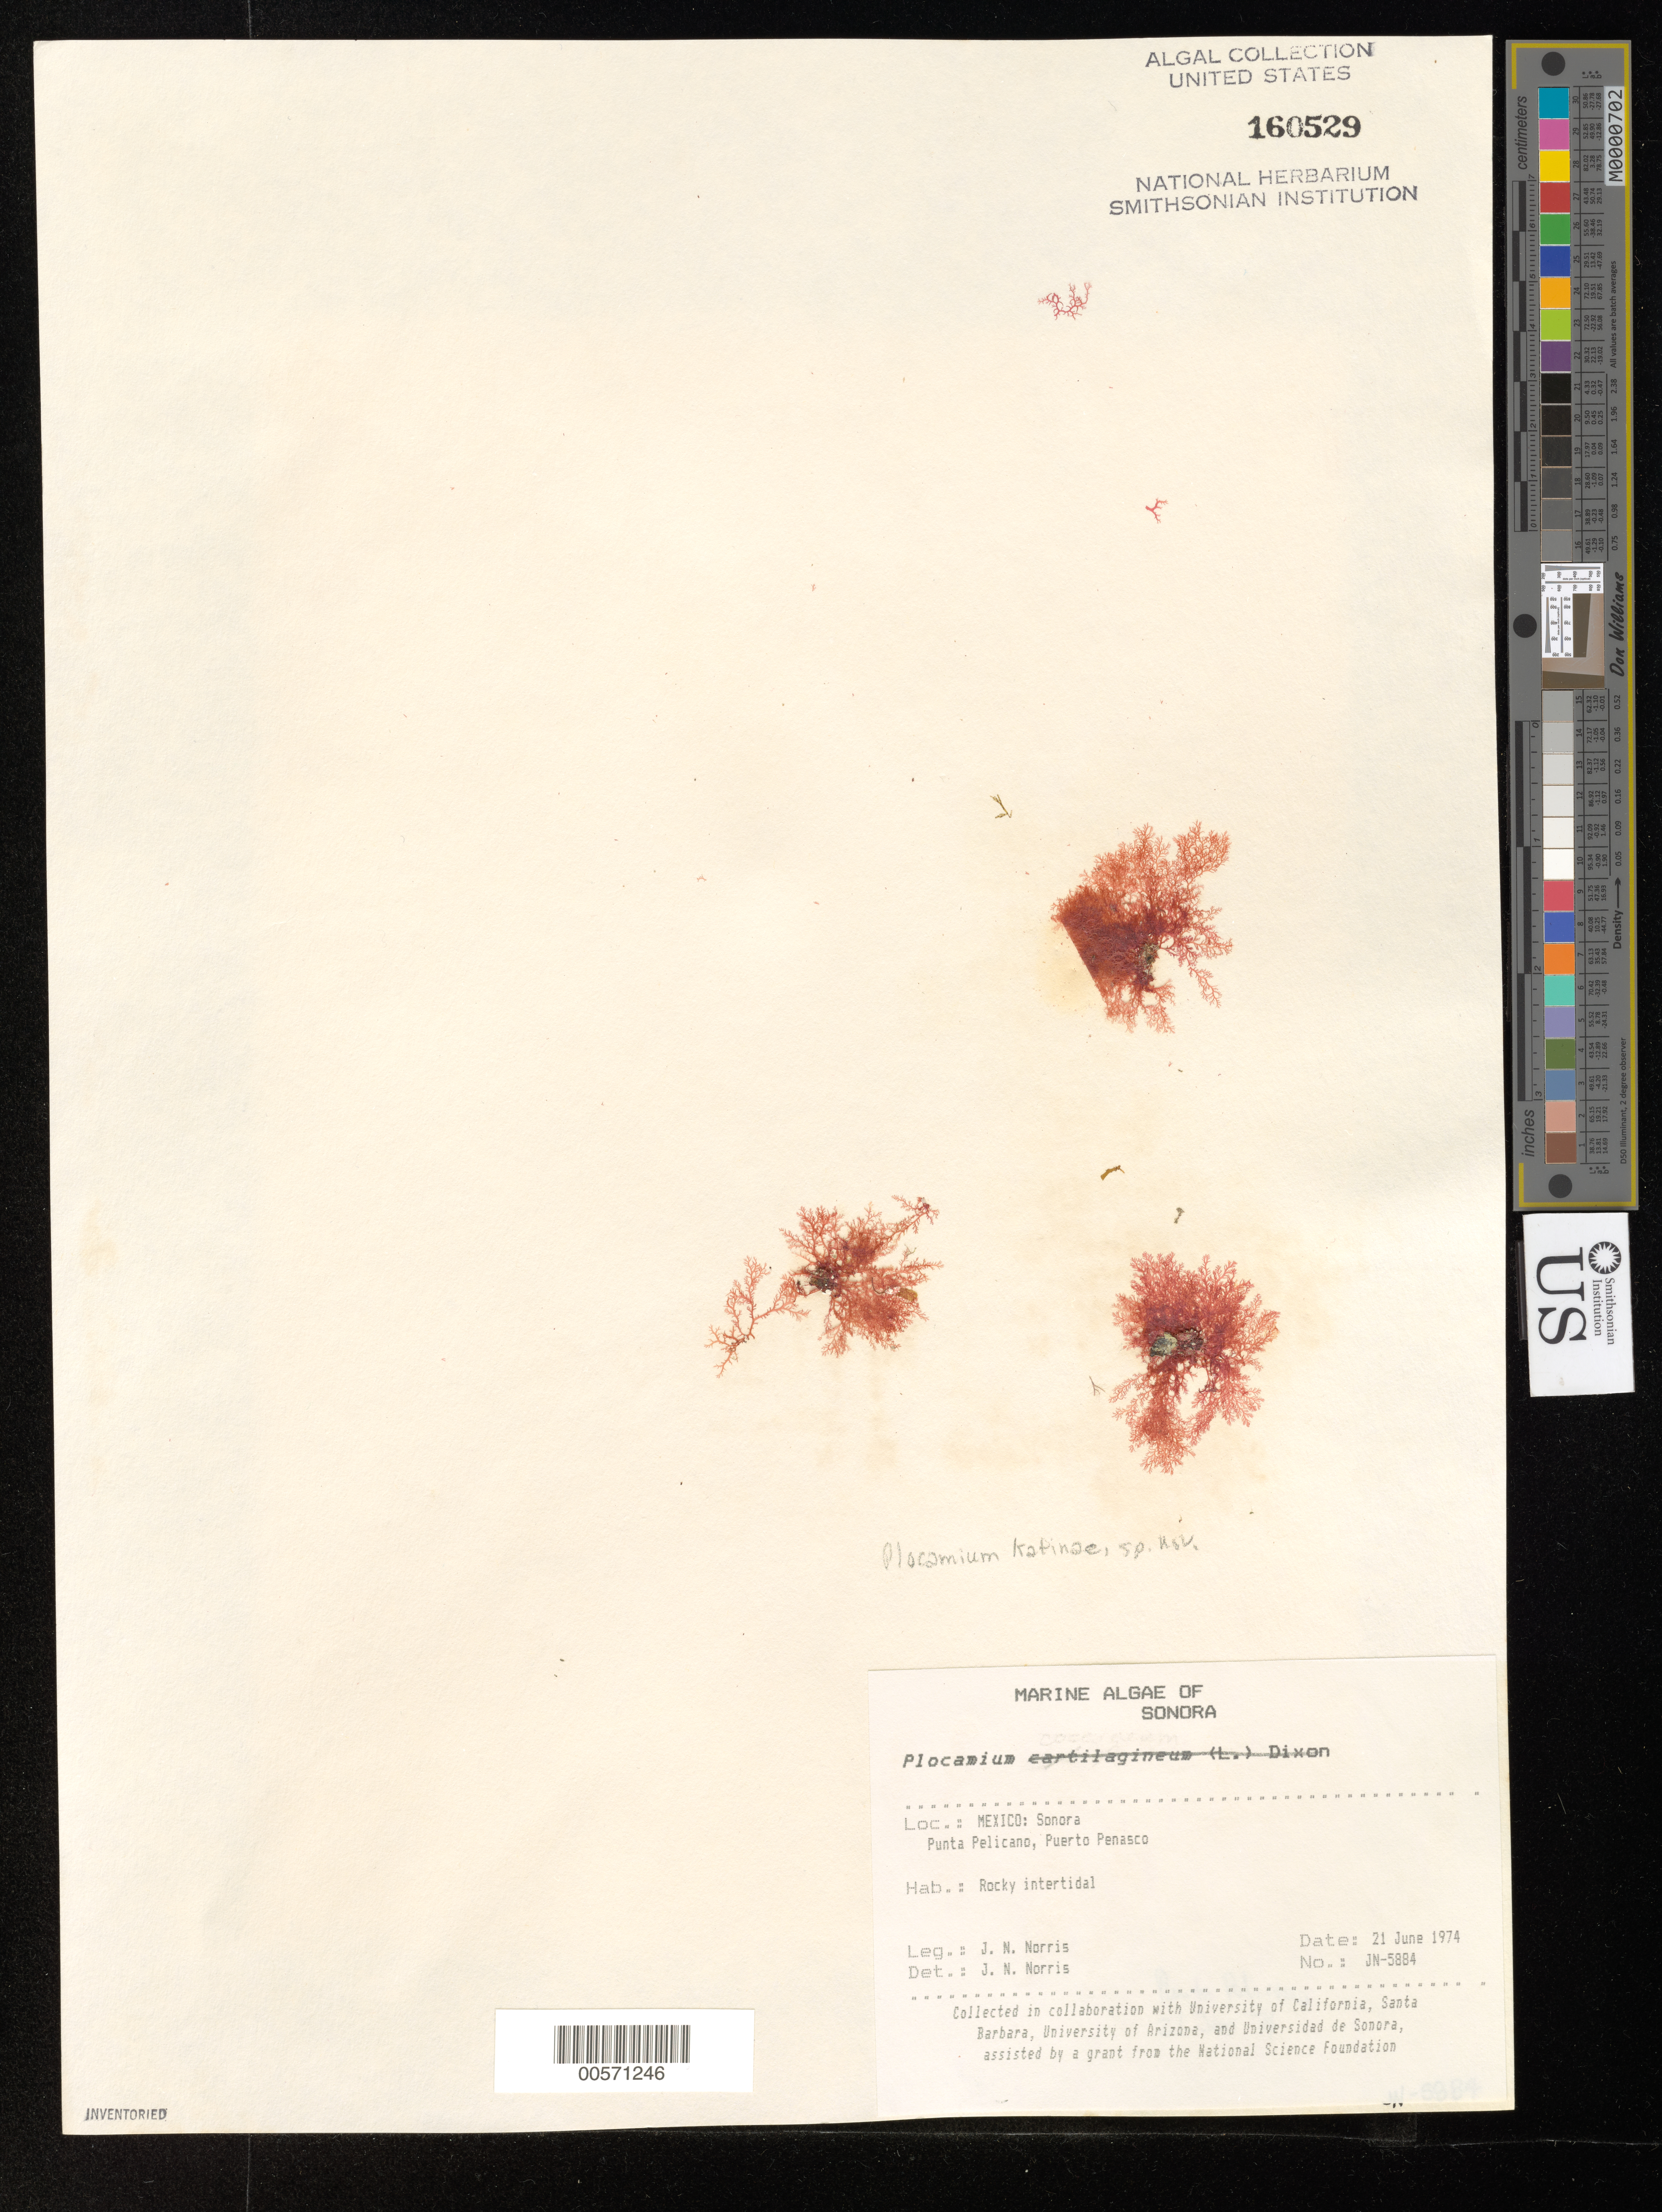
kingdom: Plantae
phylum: Rhodophyta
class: Florideophyceae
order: Plocamiales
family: Plocamiaceae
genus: Plocamium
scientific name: Plocamium katinae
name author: J.N. Norris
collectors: J. N. Norris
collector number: JN-5884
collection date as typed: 21 Jun 1974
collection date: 1974-06-21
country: Mexico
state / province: Sonora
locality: Punta Pelicano, Puerto Penasco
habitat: Rocky intertidal.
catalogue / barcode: US 160529